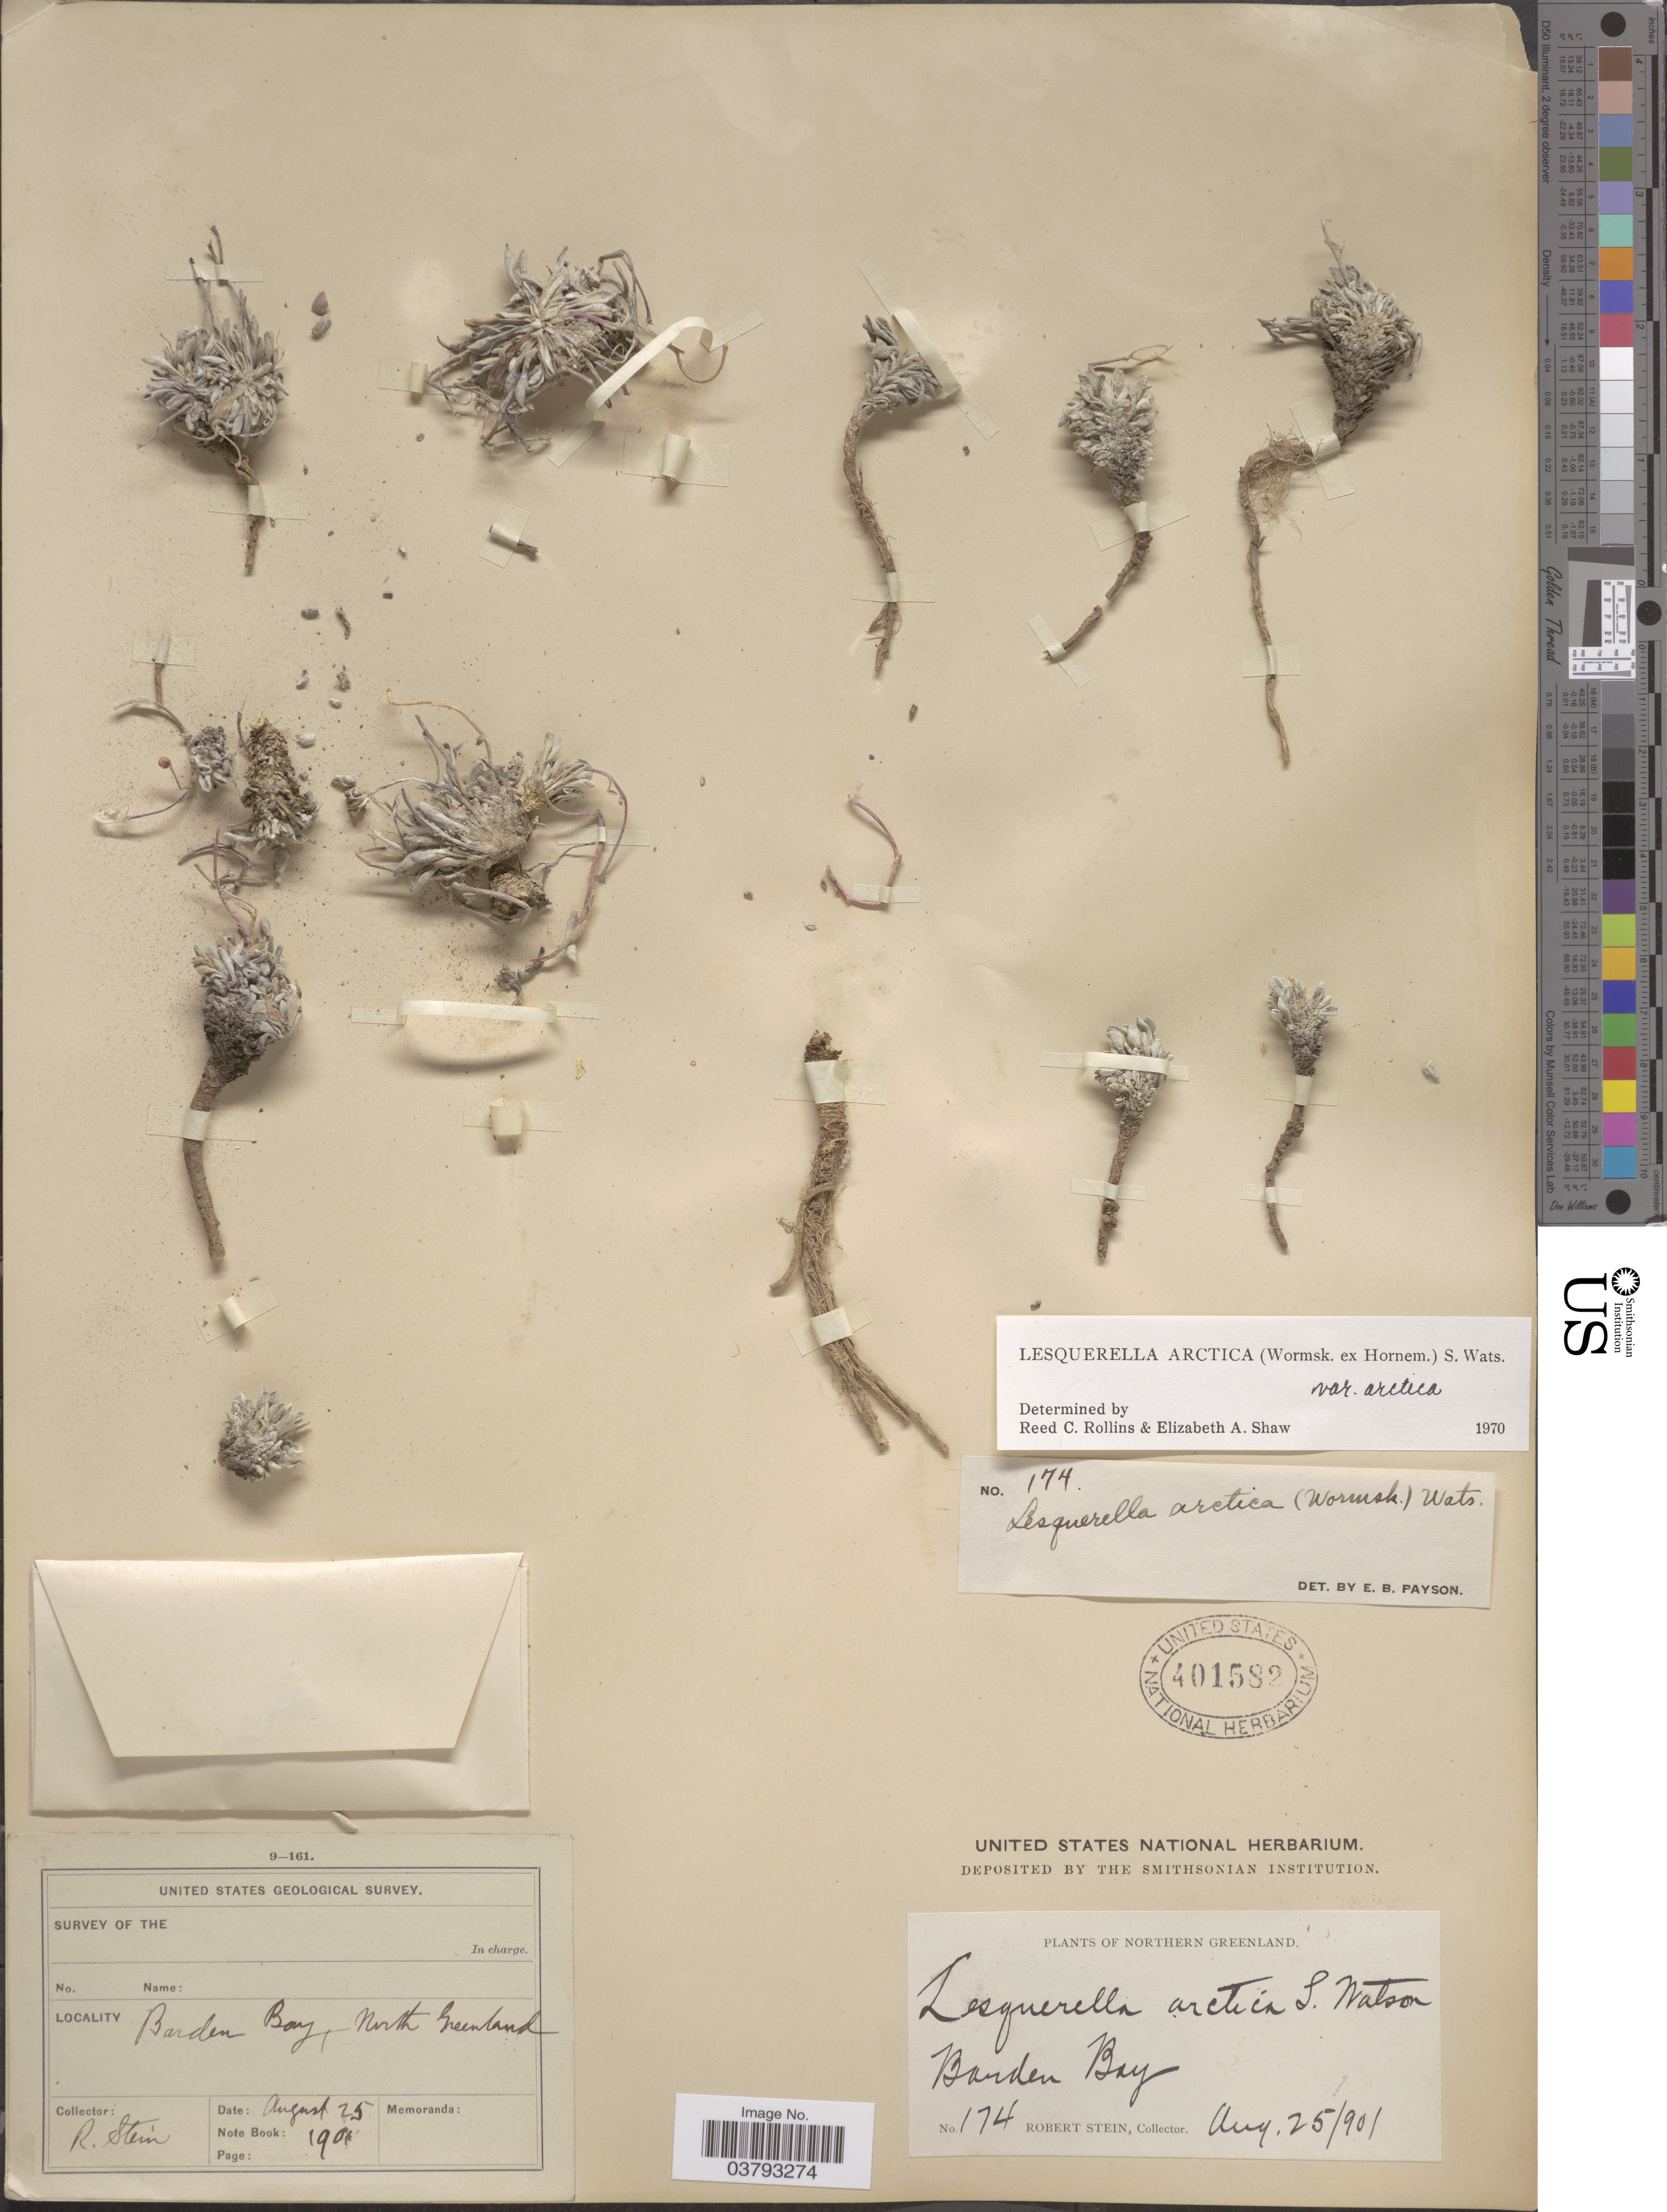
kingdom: Plantae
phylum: Tracheophyta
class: Magnoliopsida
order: Brassicales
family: Brassicaceae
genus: Lesquerella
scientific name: Lesquerella arctica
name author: (Wormsk. ex Hornem.) S. Watson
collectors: R. Stein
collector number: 174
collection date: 1901-08-25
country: Greenland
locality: Barden Bay, Northern Greenland.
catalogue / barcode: US 401582